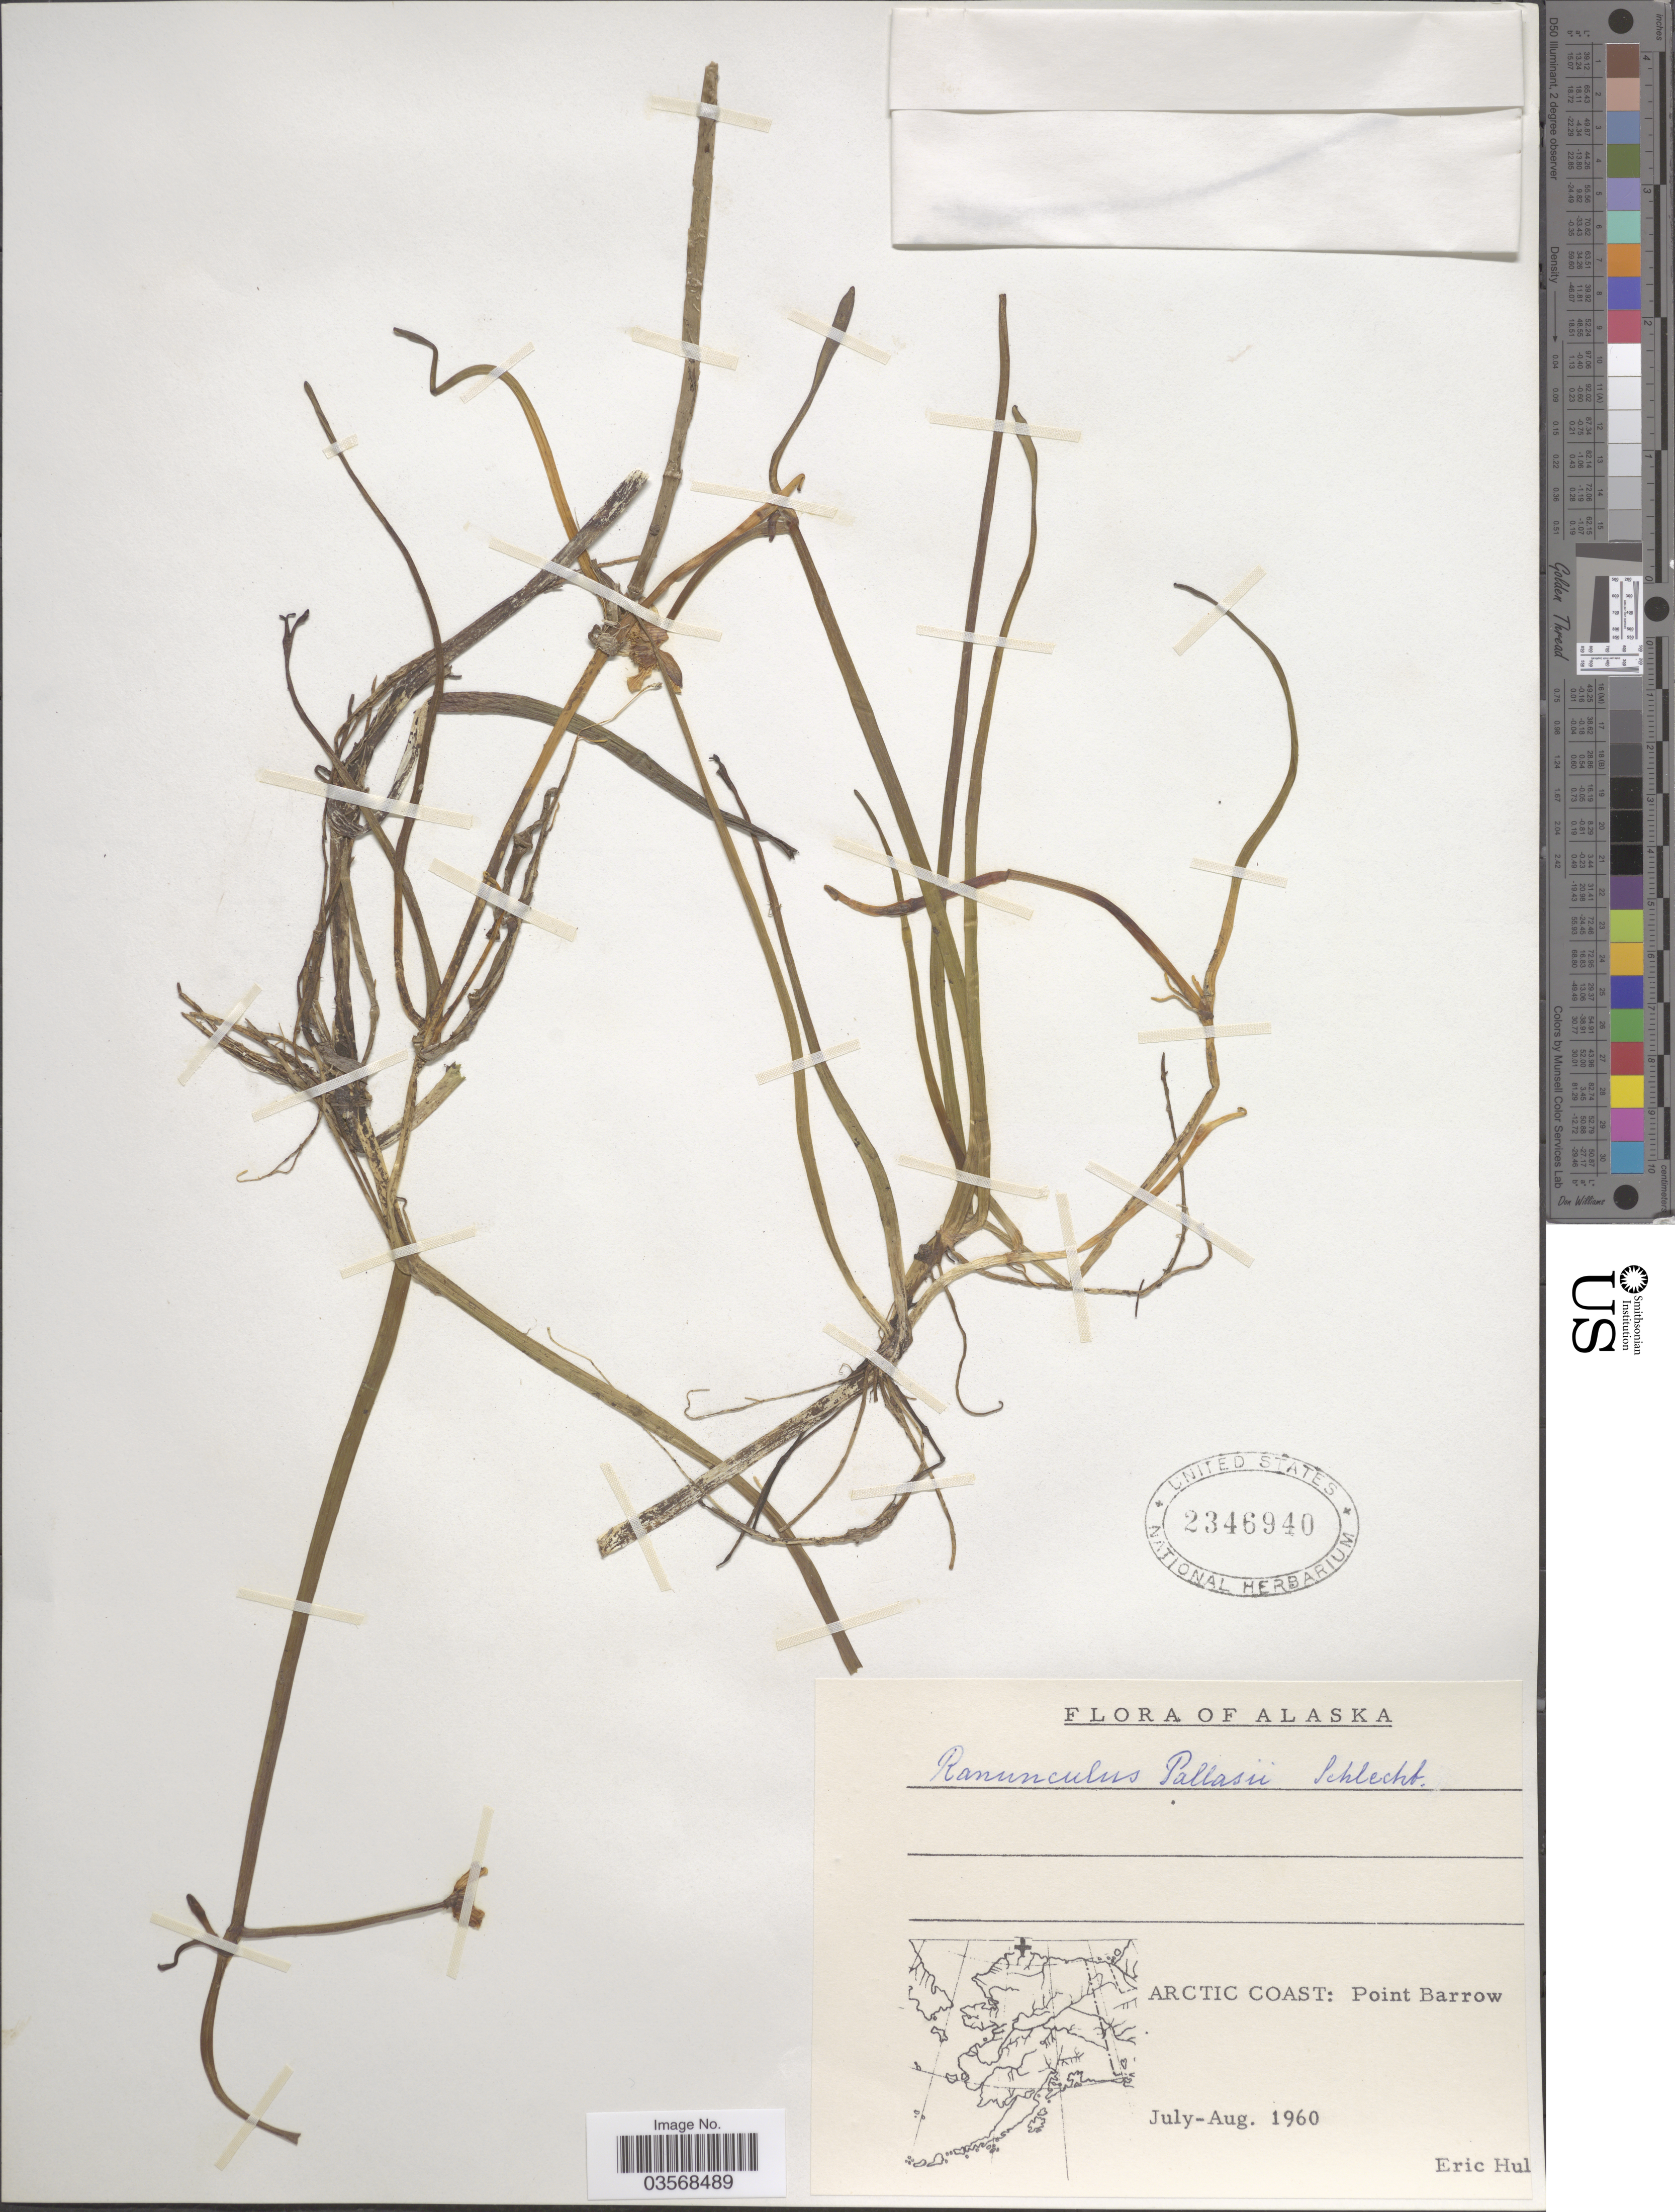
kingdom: Plantae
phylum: Tracheophyta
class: Magnoliopsida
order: Ranunculales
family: Ranunculaceae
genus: Ranunculus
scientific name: Ranunculus pallasii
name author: Schltdl.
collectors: E. G. Hultén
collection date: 1960-07/1960-08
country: United States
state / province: Alaska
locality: Arctic Coast: Point Barrow.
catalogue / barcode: US 2346940